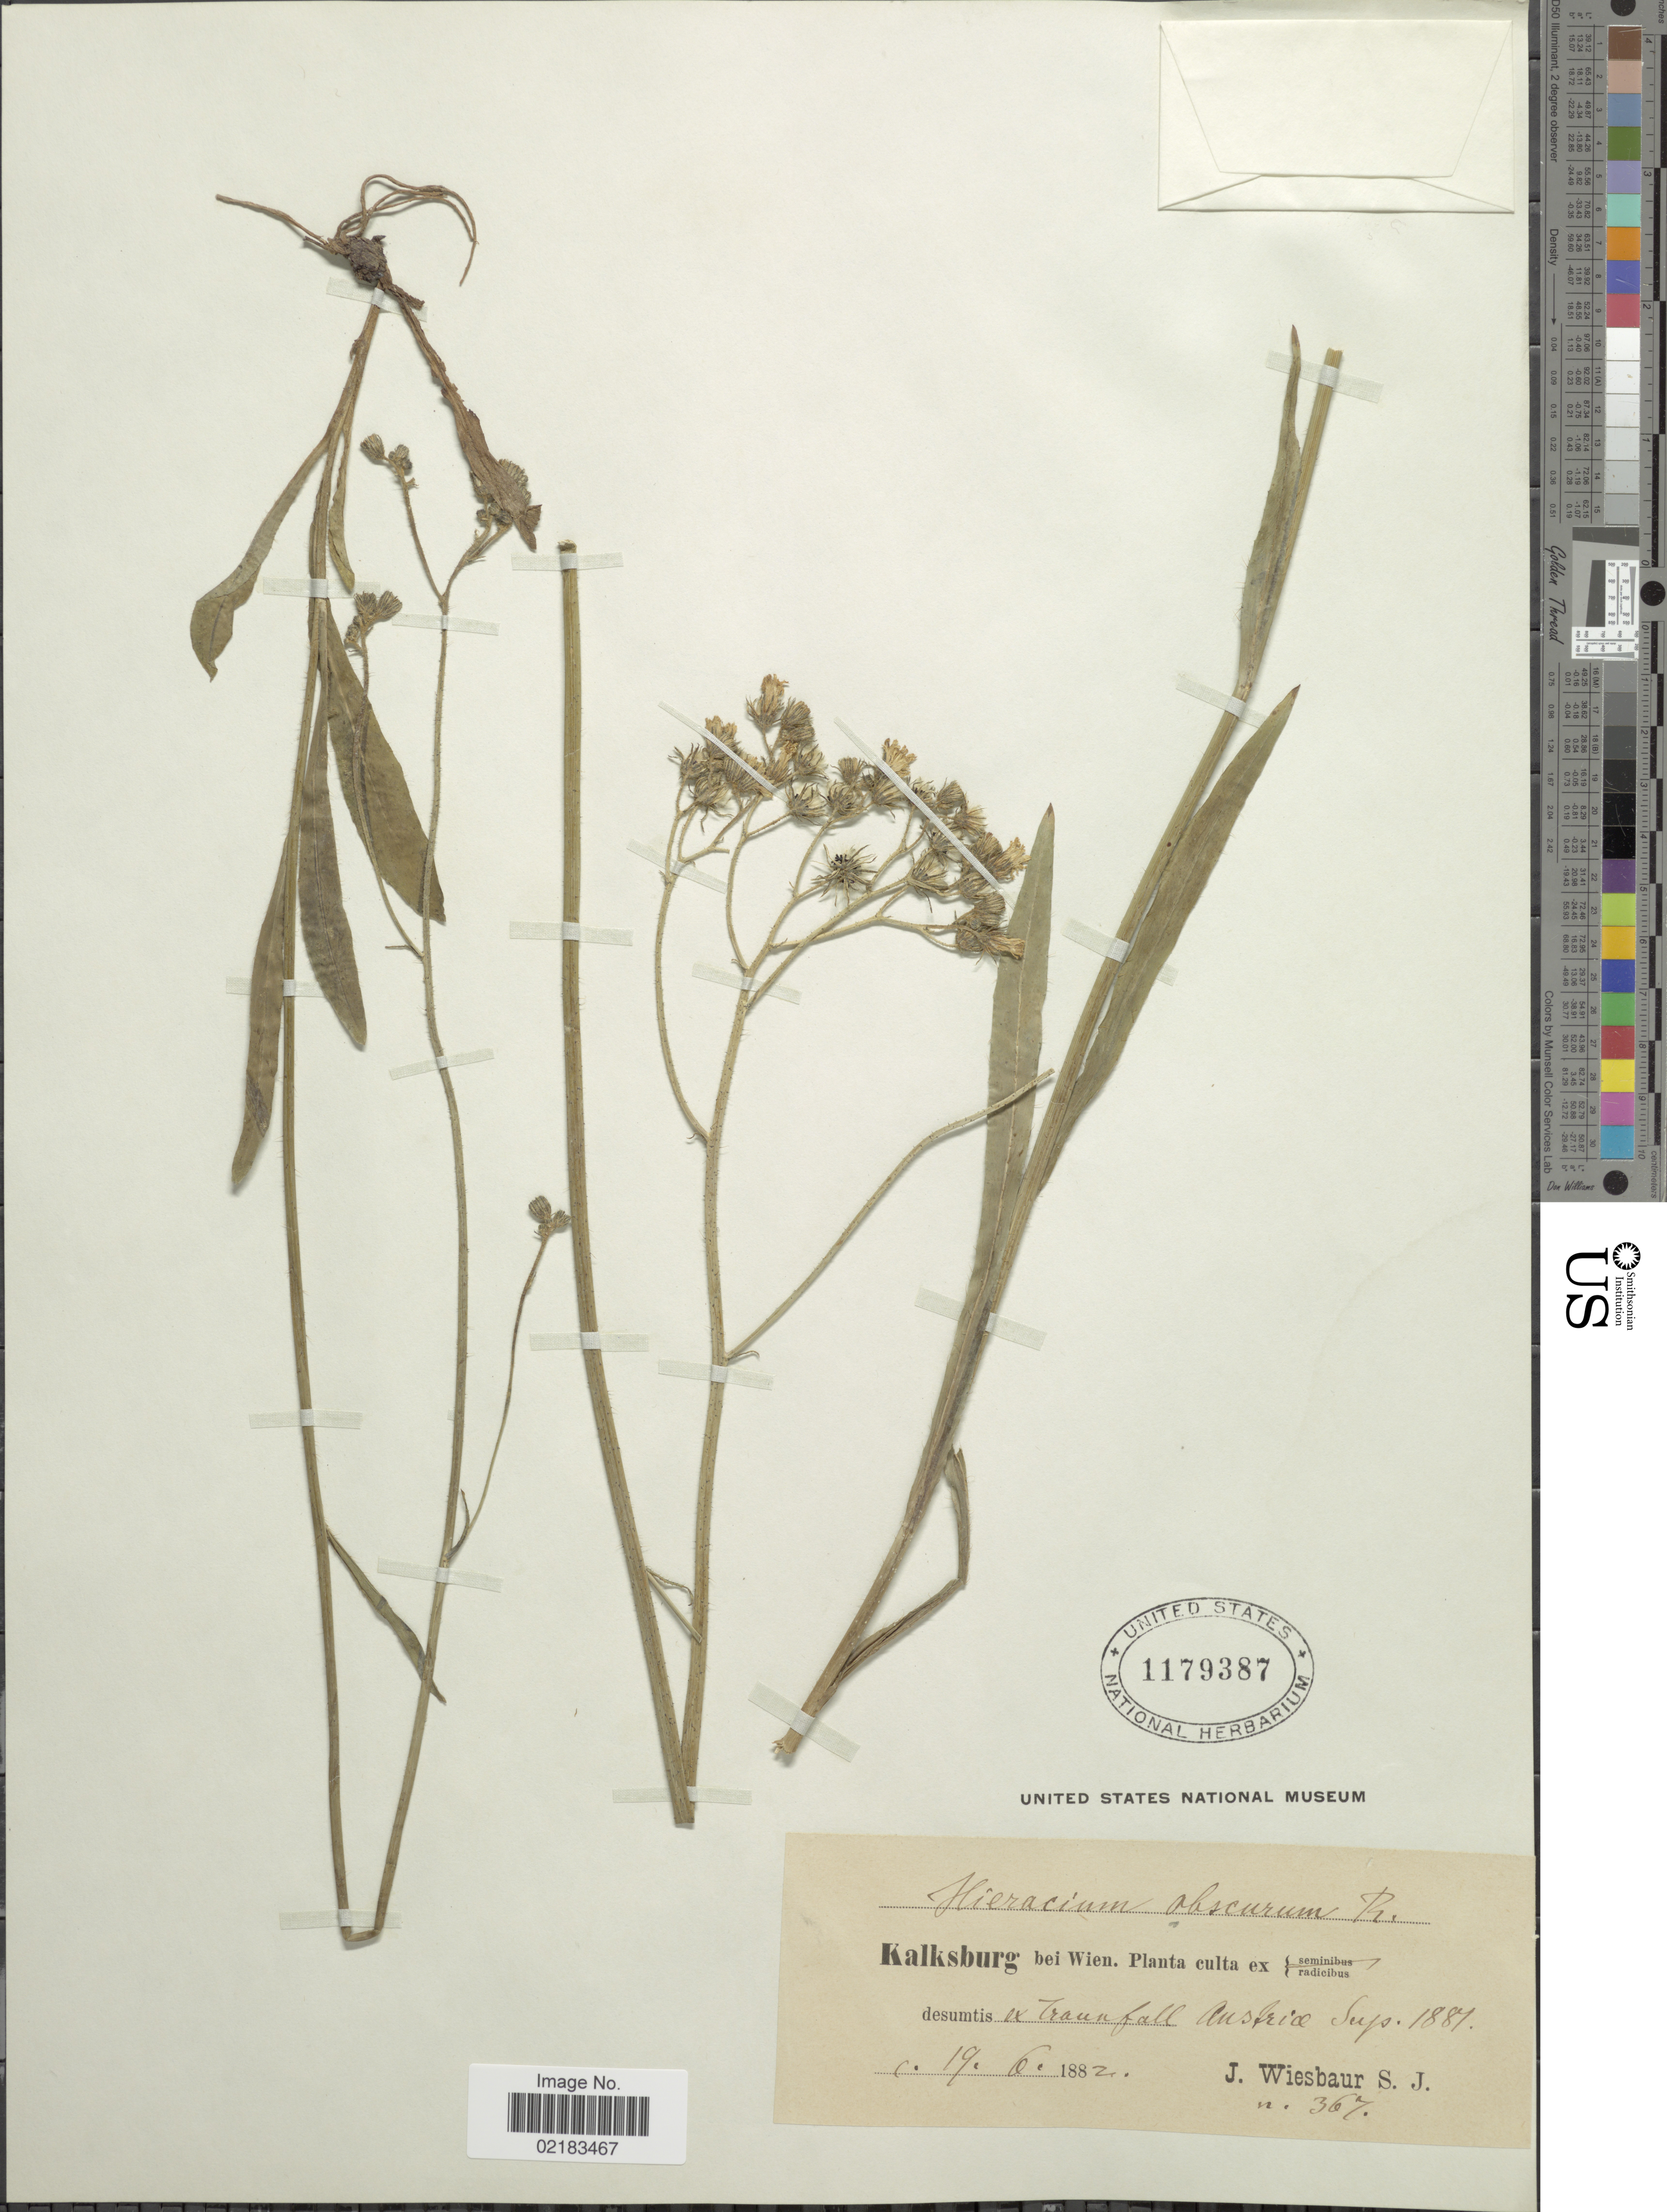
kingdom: Plantae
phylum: Tracheophyta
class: Magnoliopsida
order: Asterales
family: Asteraceae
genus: Pilosella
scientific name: Pilosella piloselloides subsp. praealta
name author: (Gochnat) S. Bräut. & Greuter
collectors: J. Wiesbaur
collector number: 367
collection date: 1882-06-19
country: Austria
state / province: Wien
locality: Kalksburg bei Wien., desumtis ex Traunfall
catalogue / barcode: US 1179387